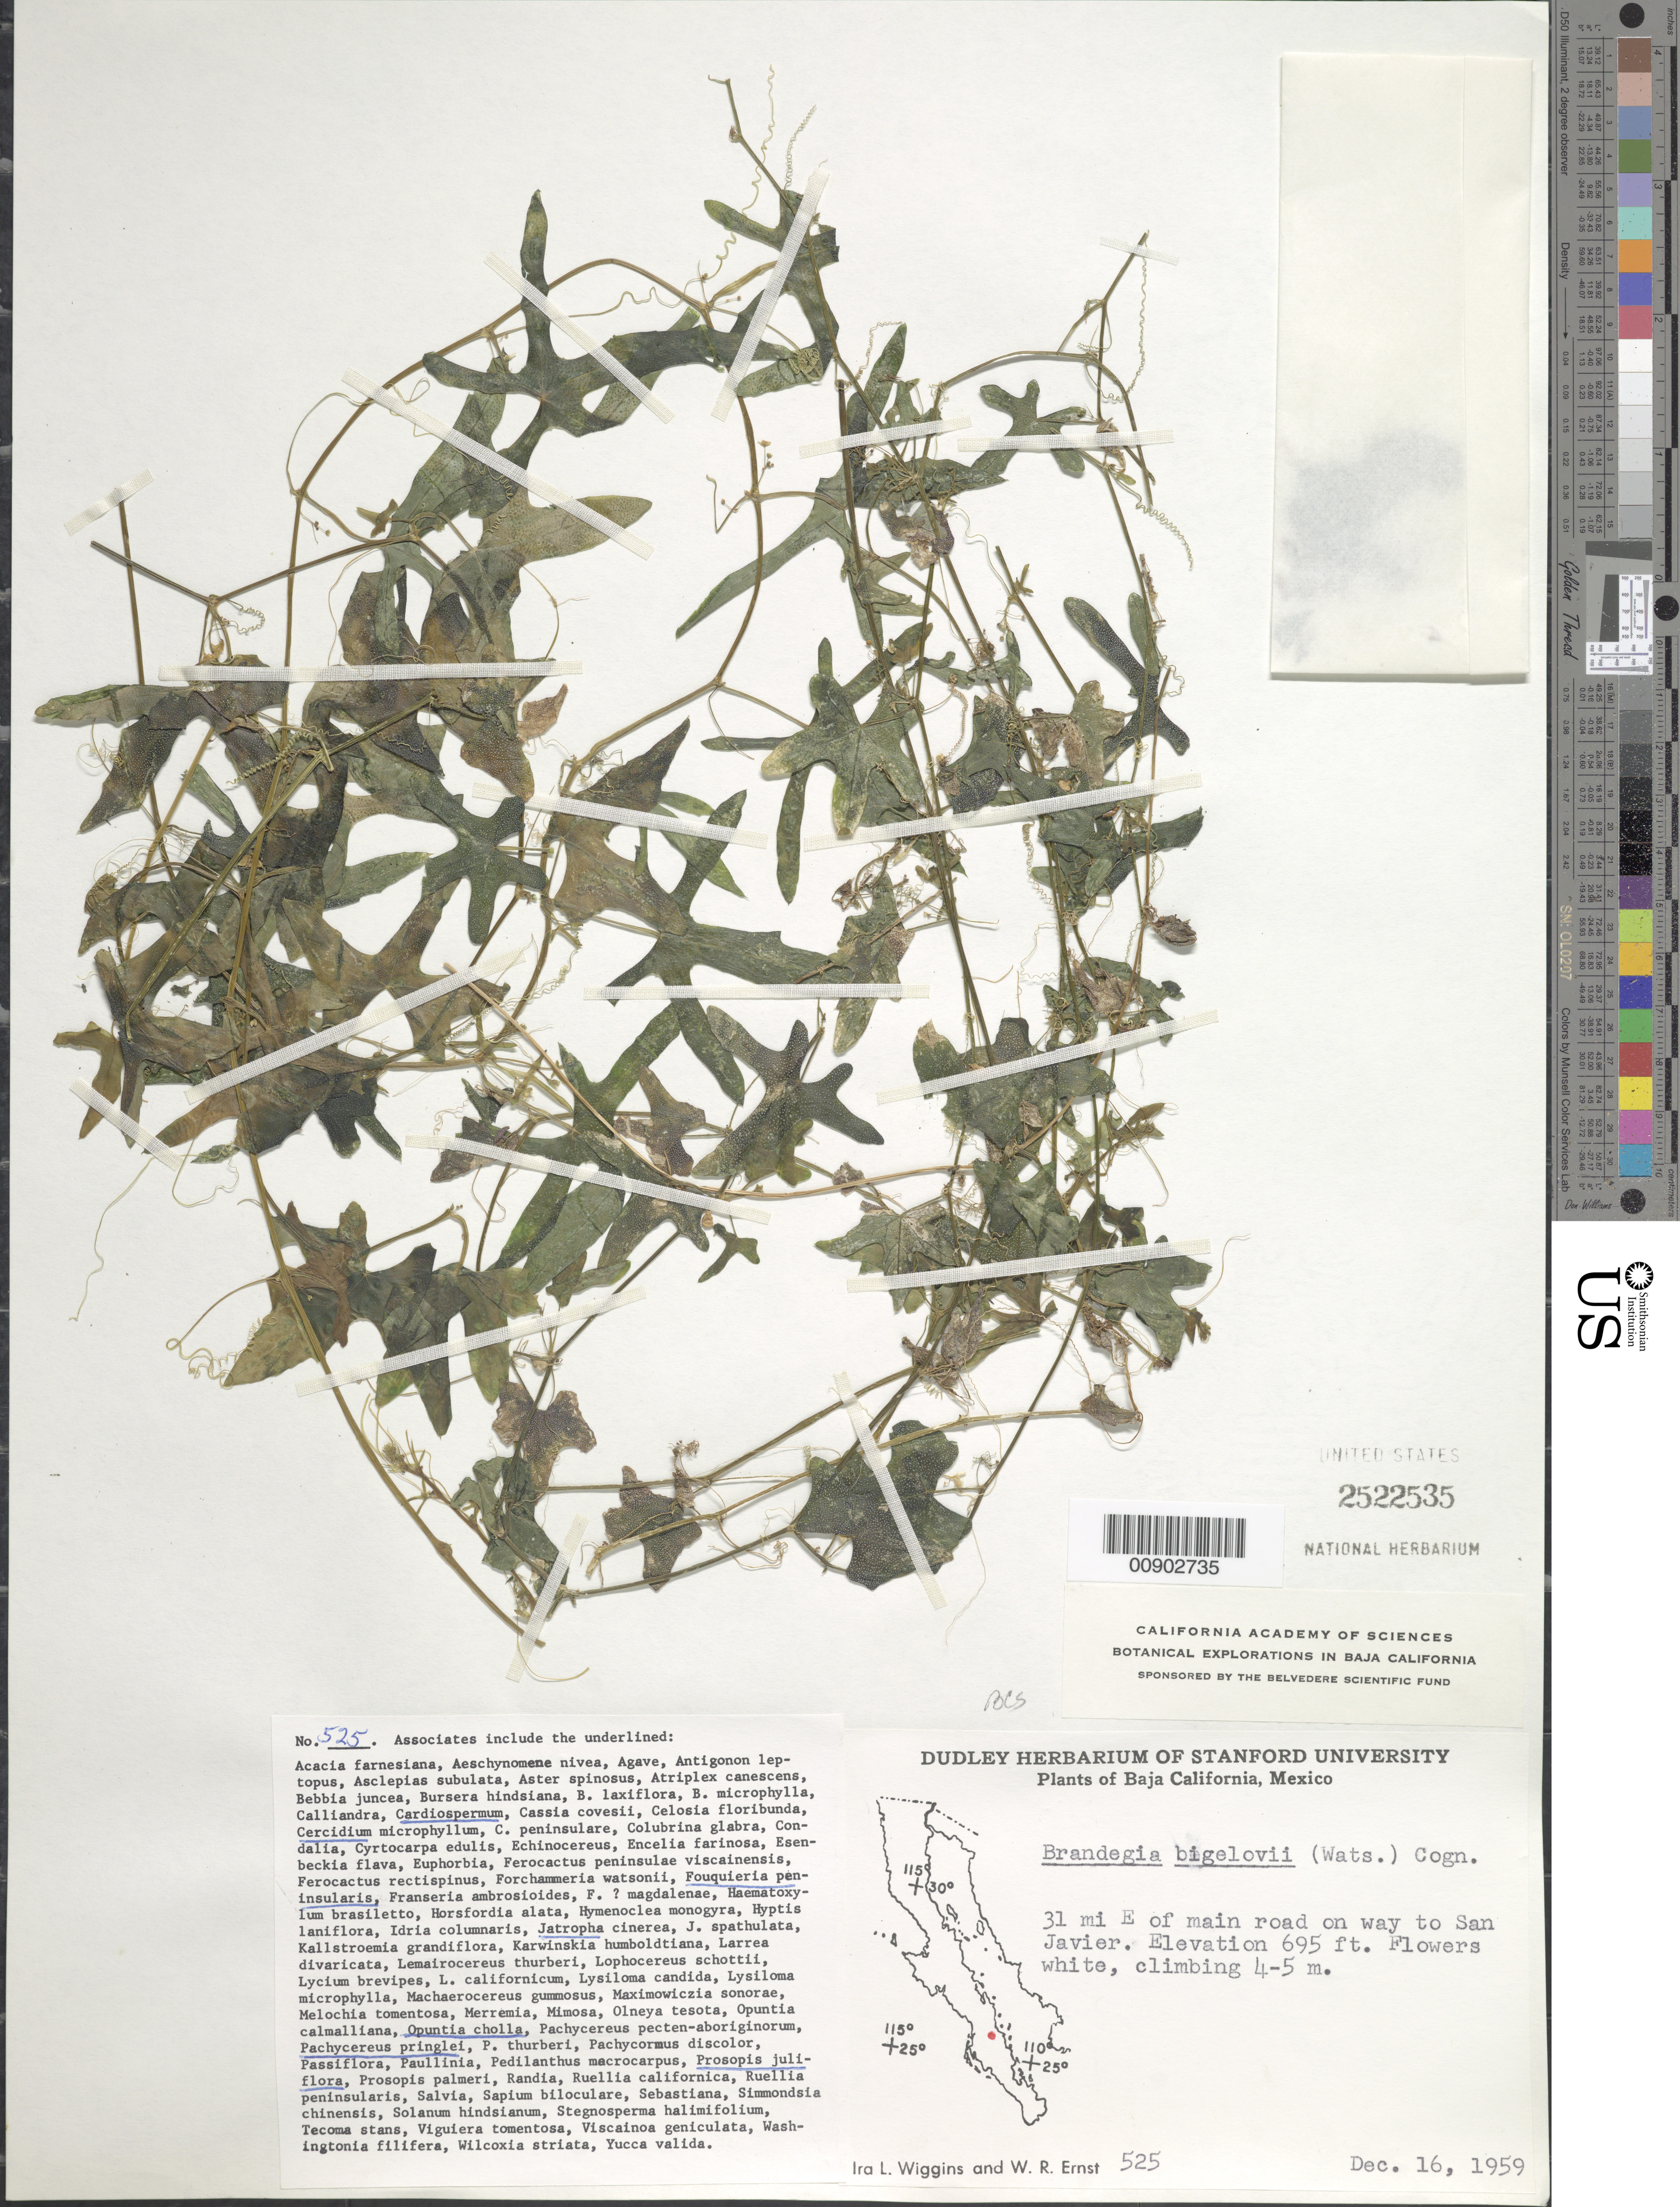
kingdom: Plantae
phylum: Tracheophyta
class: Magnoliopsida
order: Cucurbitales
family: Cucurbitaceae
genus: Brandegea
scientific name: Brandegea bigelovii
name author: (S. Watson) Cogn.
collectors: I. L. Wiggins & W. R. Ernst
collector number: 525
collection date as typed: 16 Dec 1959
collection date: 1959-12-16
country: Mexico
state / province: Baja California Sur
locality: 31 mi. E of main road on way to San Javier.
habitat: Assoc.: Cardiospermum, Cercidium, Fouquieria peninsularis, Jatropha, Opuntia cholla, Pachycereus pringlei, Prosopis juliflora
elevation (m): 212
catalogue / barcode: US 2522535